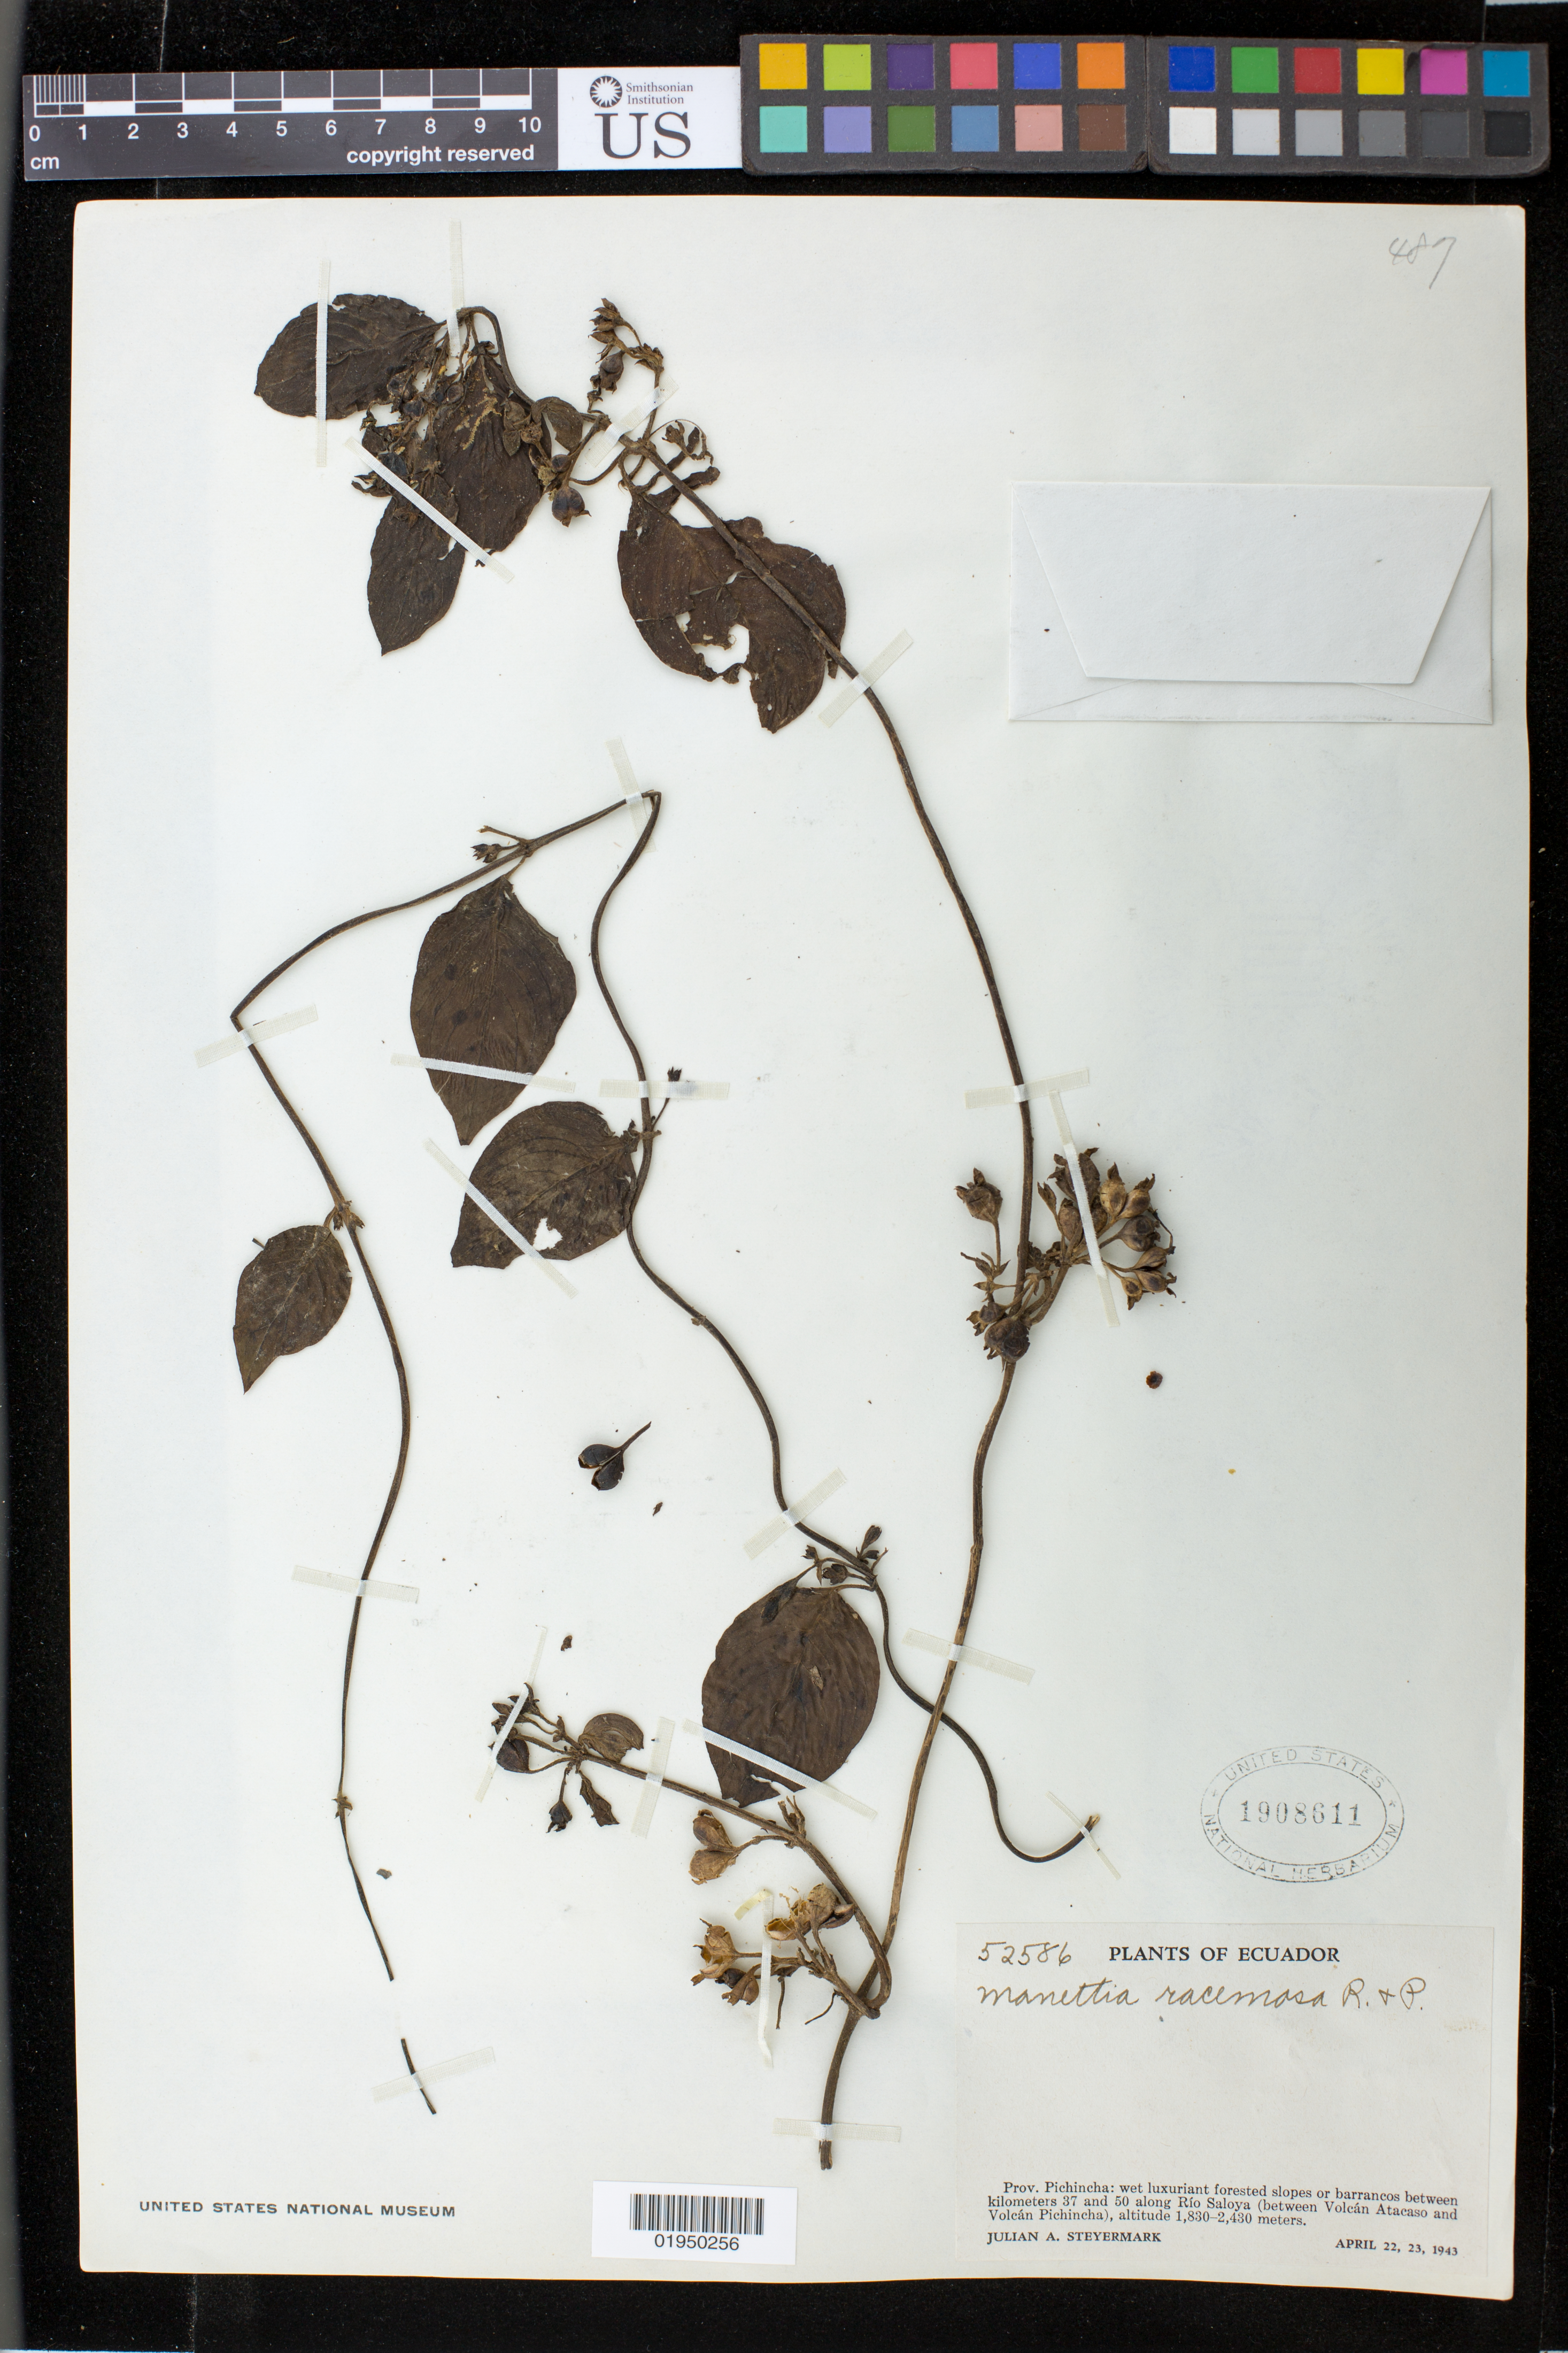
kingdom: Plantae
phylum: Tracheophyta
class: Magnoliopsida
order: Gentianales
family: Rubiaceae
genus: Manettia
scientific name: Manettia racemosa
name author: Ruiz & Pav.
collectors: J. Steyermark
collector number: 52586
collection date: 1943-04-22/1943-04-23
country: Ecuador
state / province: Pichincha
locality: Wet luxuriant forested slopes or barrancos between kilometers 37 and 50 along Rio Saloya (between Volcan Atacaso and Volcan Pichincha)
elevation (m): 1830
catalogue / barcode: US 1908611